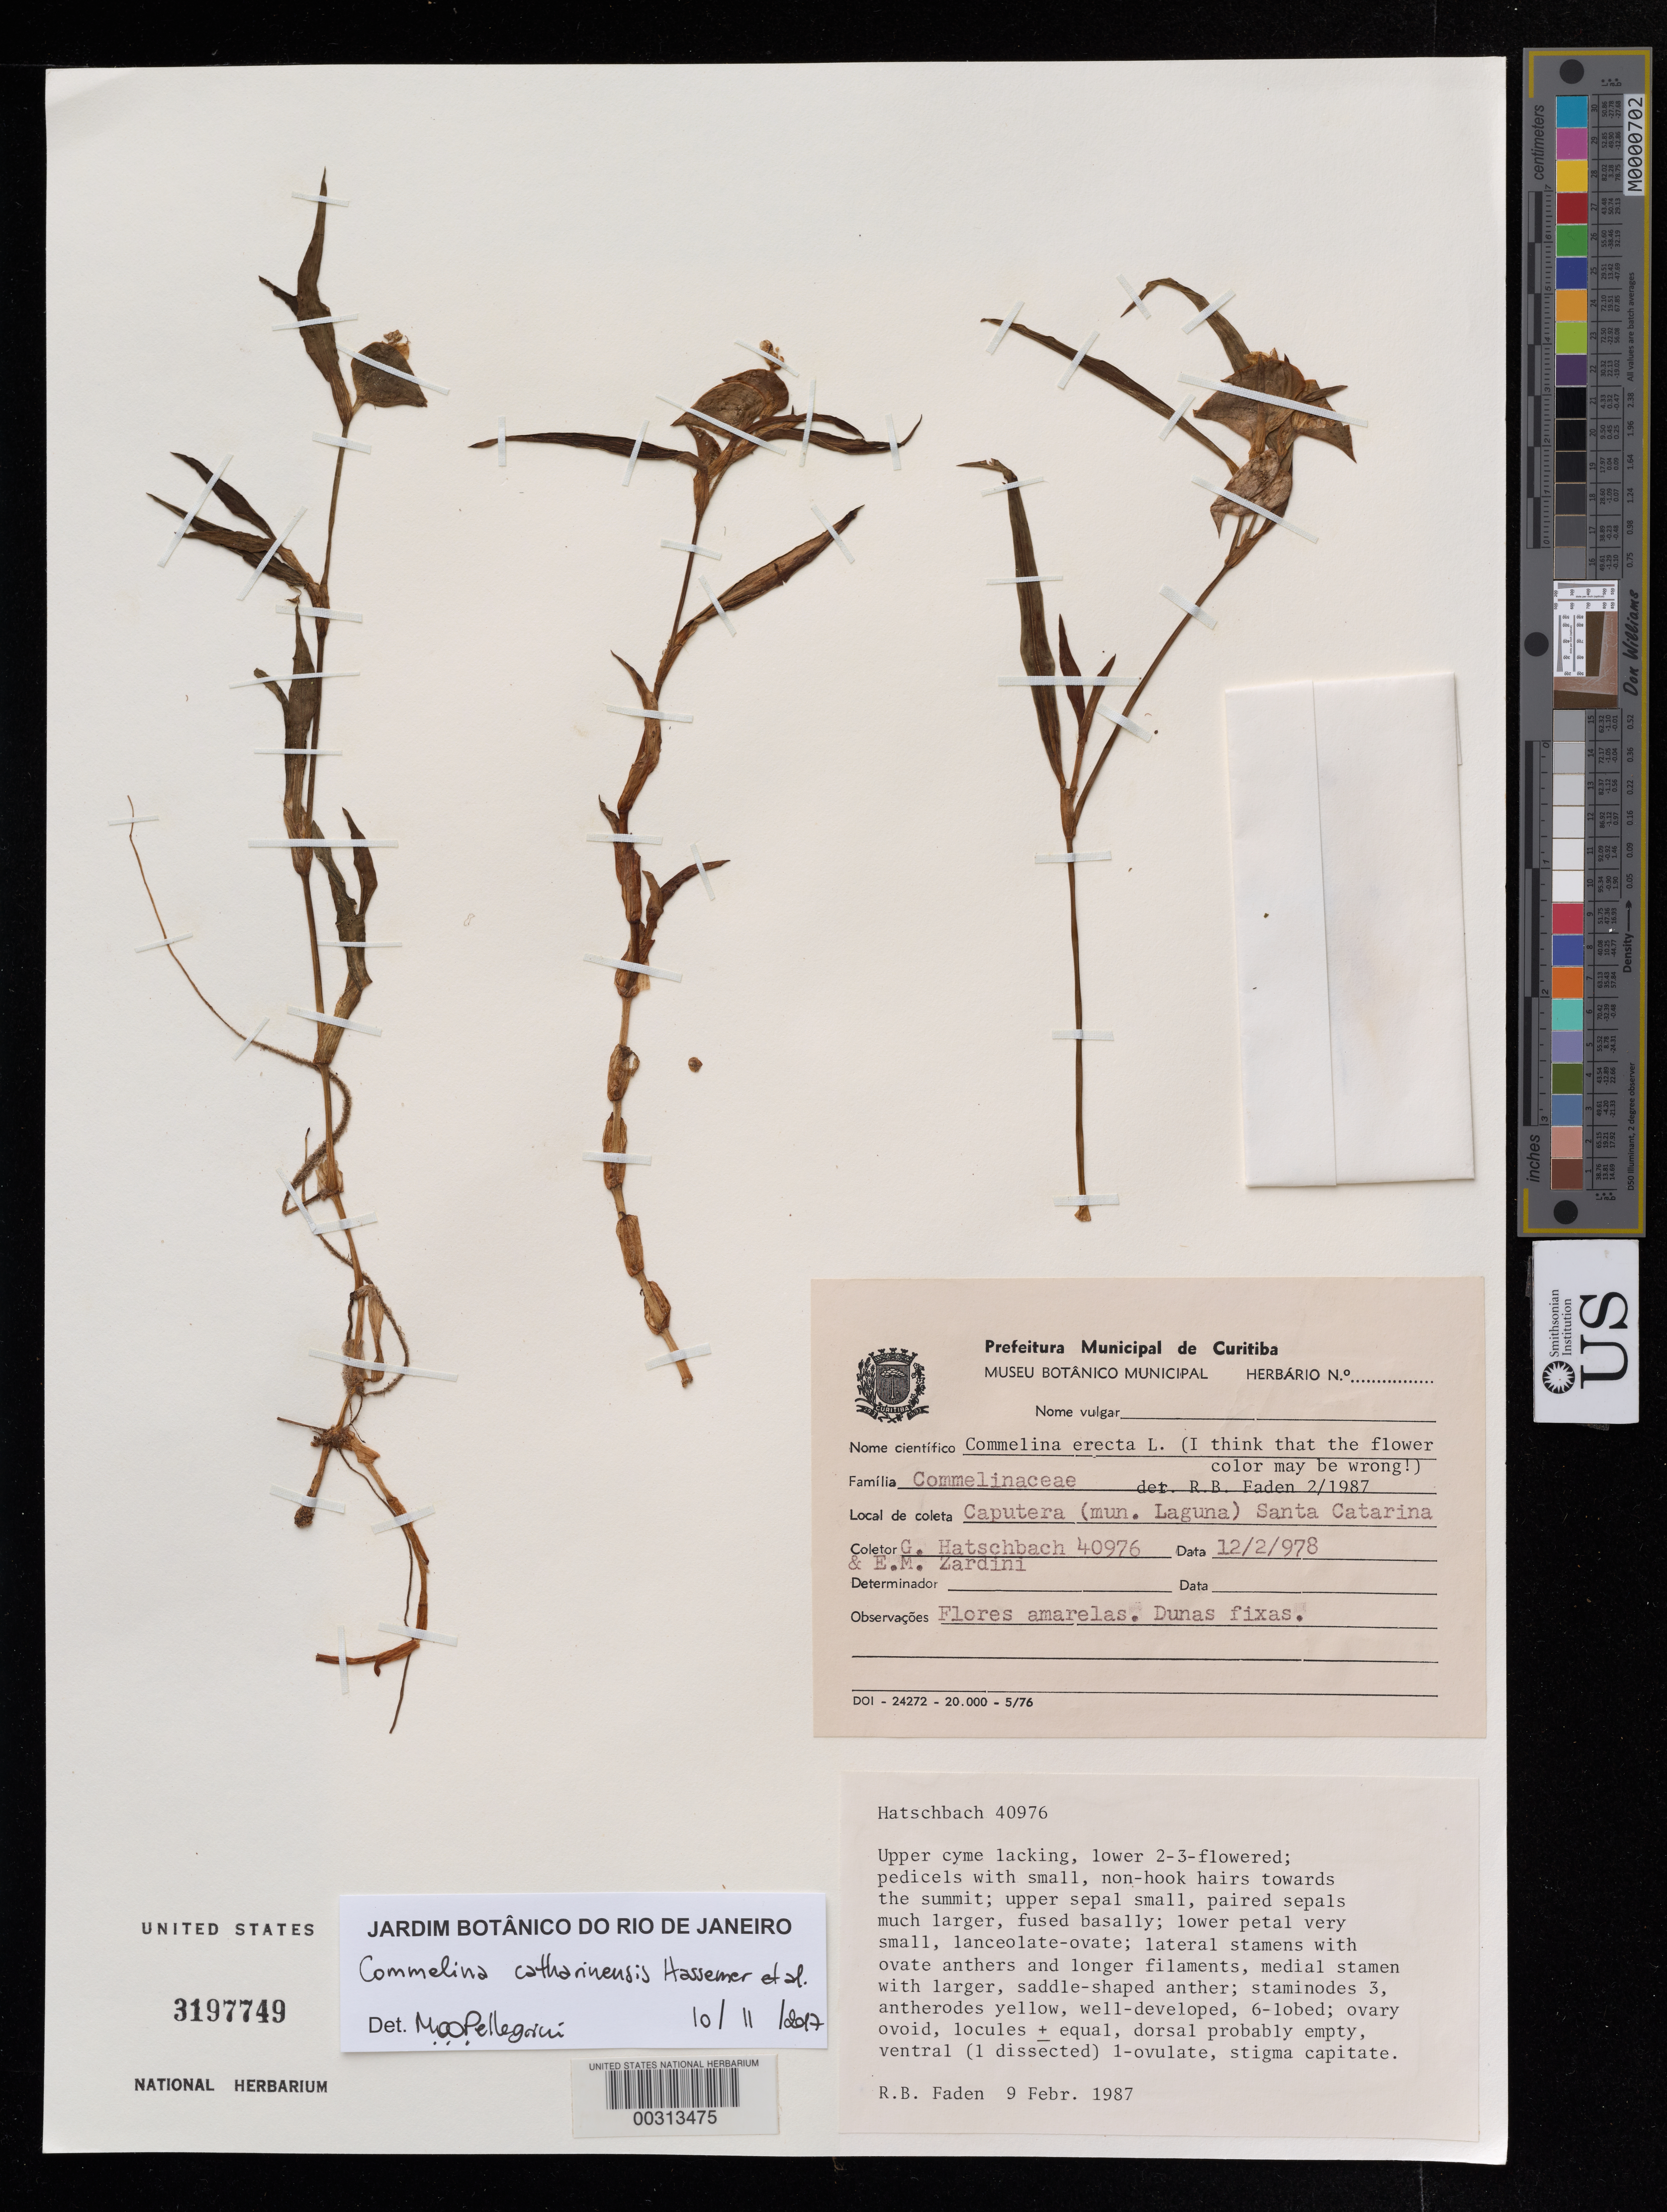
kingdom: Plantae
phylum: Tracheophyta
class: Liliopsida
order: Commelinales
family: Commelinaceae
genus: Commelina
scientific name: Commelina catharinensis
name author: Hassemer et al.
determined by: Pellegrini, M. O. de Oliveira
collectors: G. Hatschbach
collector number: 40976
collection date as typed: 09 Feb 1987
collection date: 1987-02-09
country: Brazil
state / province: Santa Catarina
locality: Caputera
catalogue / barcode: US 3197749